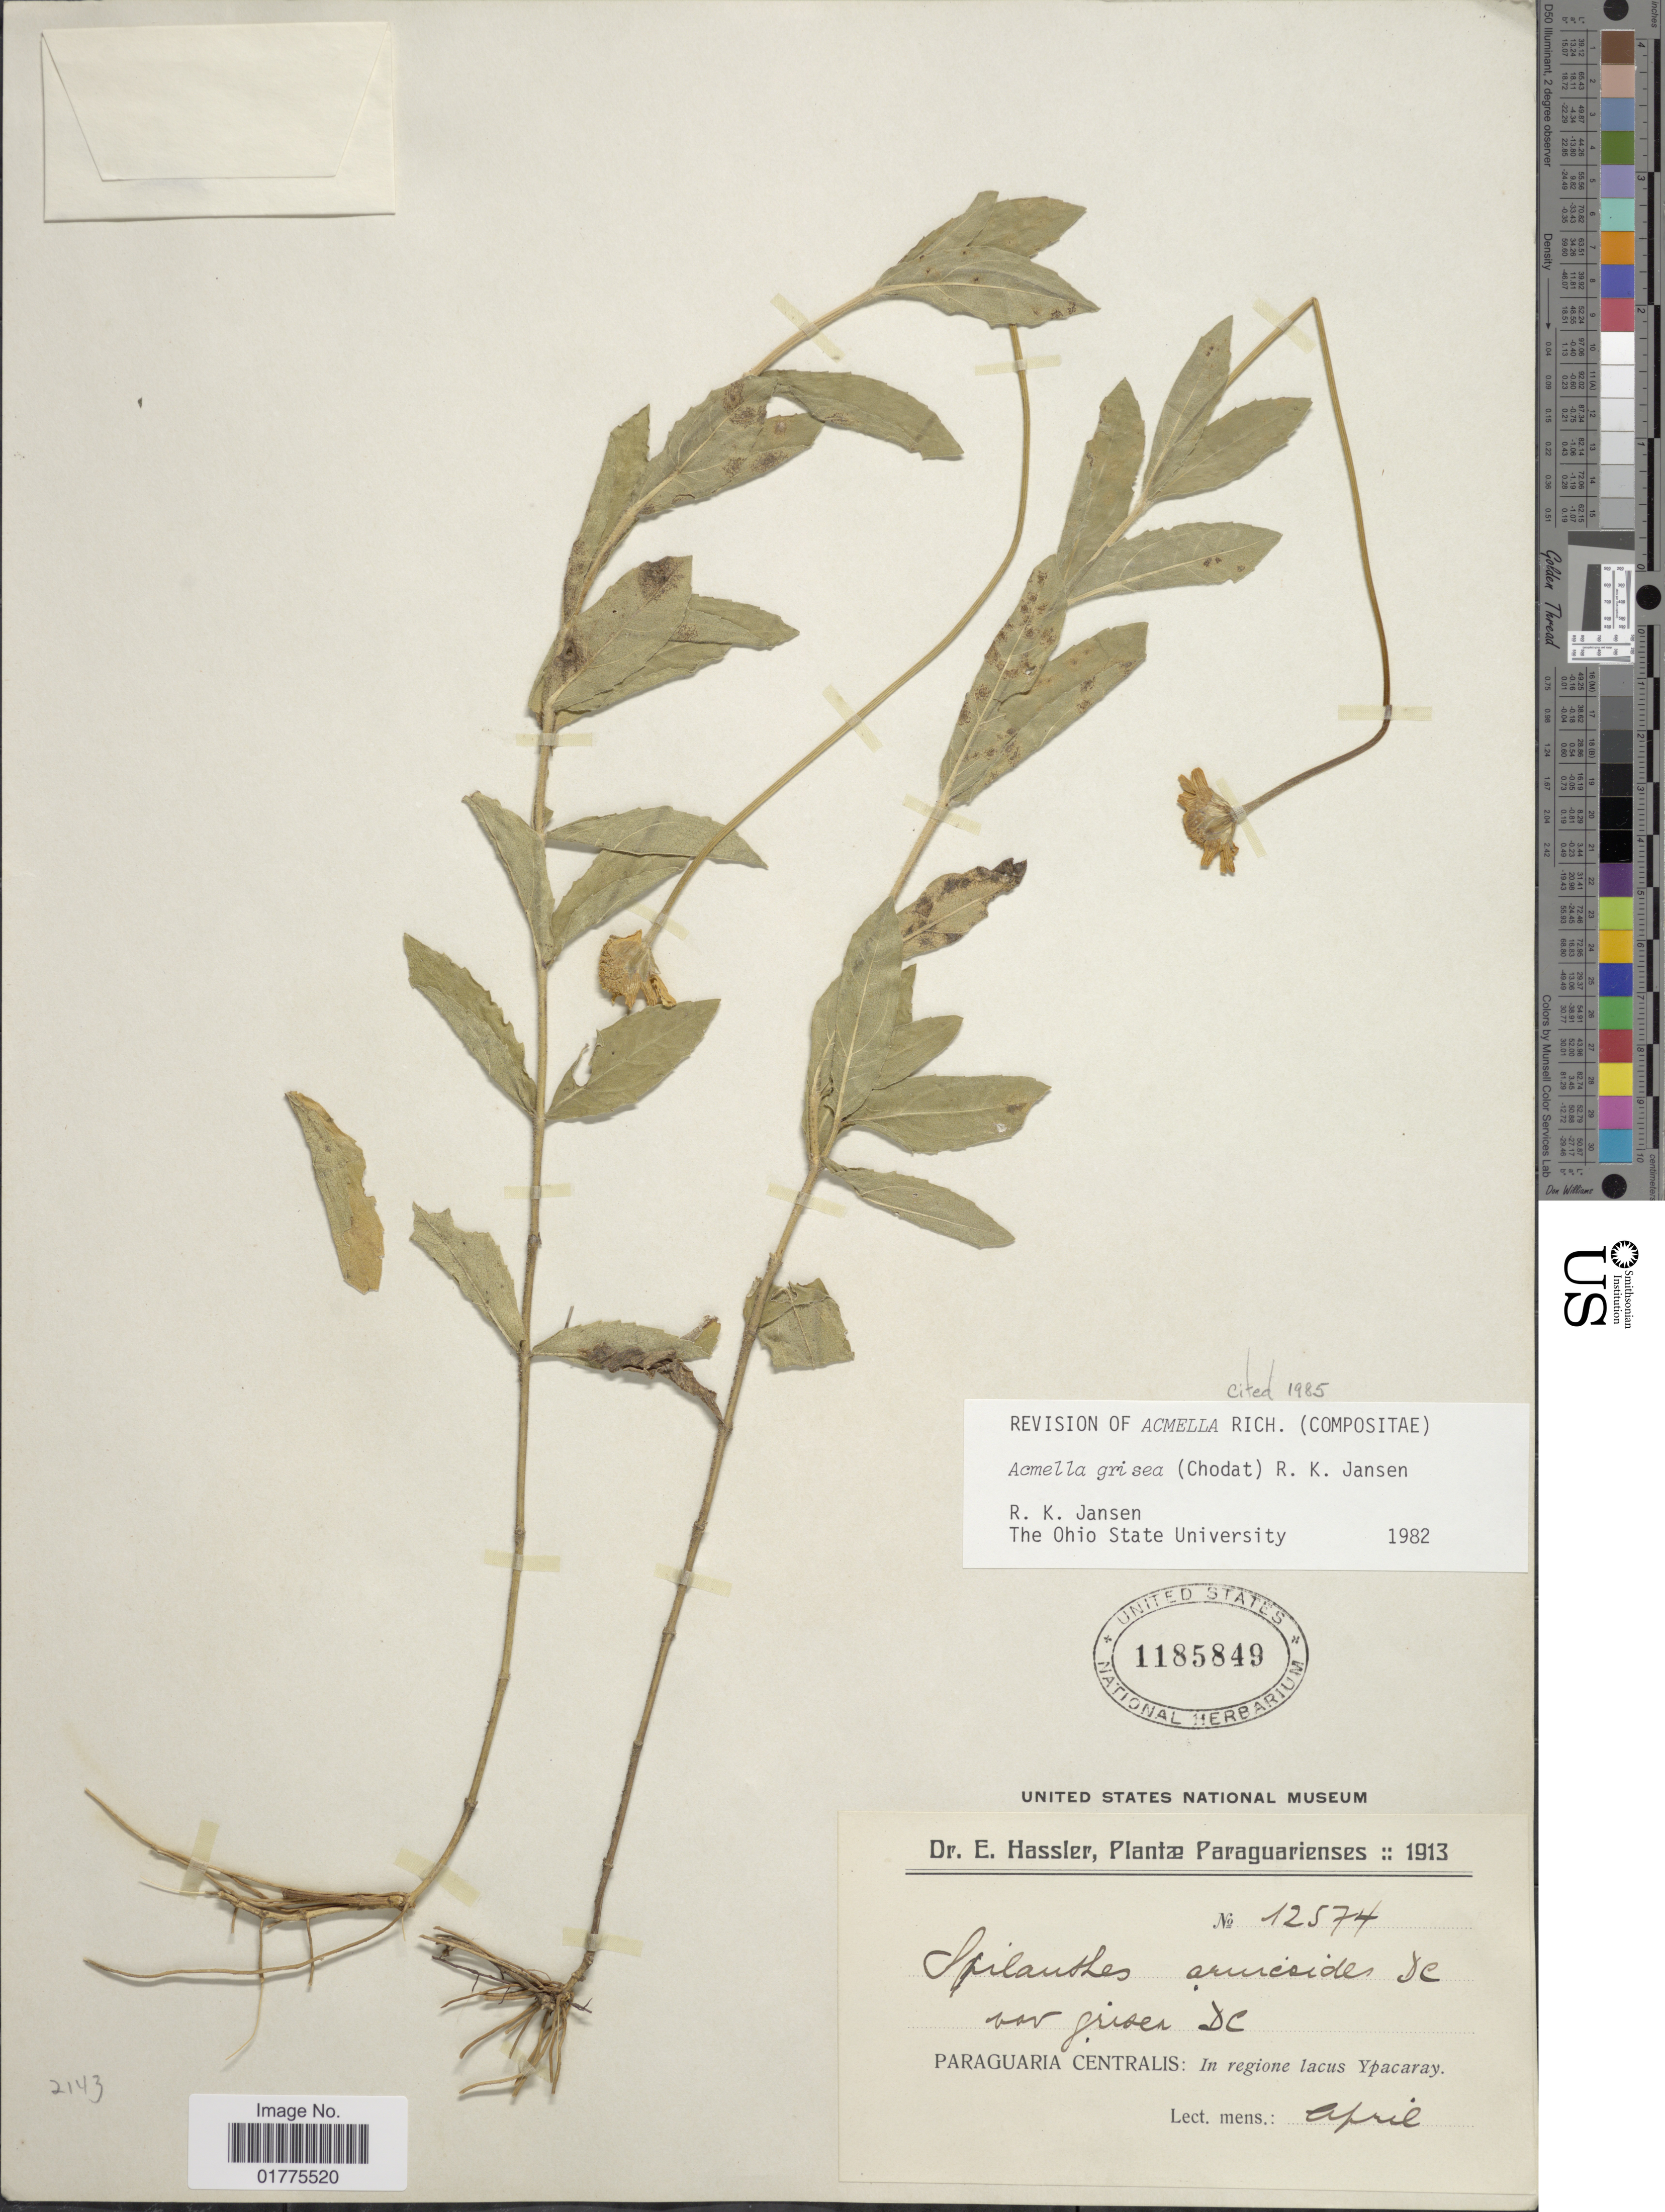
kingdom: Plantae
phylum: Tracheophyta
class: Magnoliopsida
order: Asterales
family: Asteraceae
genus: Acmella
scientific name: Acmella grisea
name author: (Chodat) R.K. Jansen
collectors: E. Hassler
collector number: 12574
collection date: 1913-04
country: Paraguay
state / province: Paraguari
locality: Paraguaria Centralis: in regione lacus Ypacaray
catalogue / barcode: US 1185849